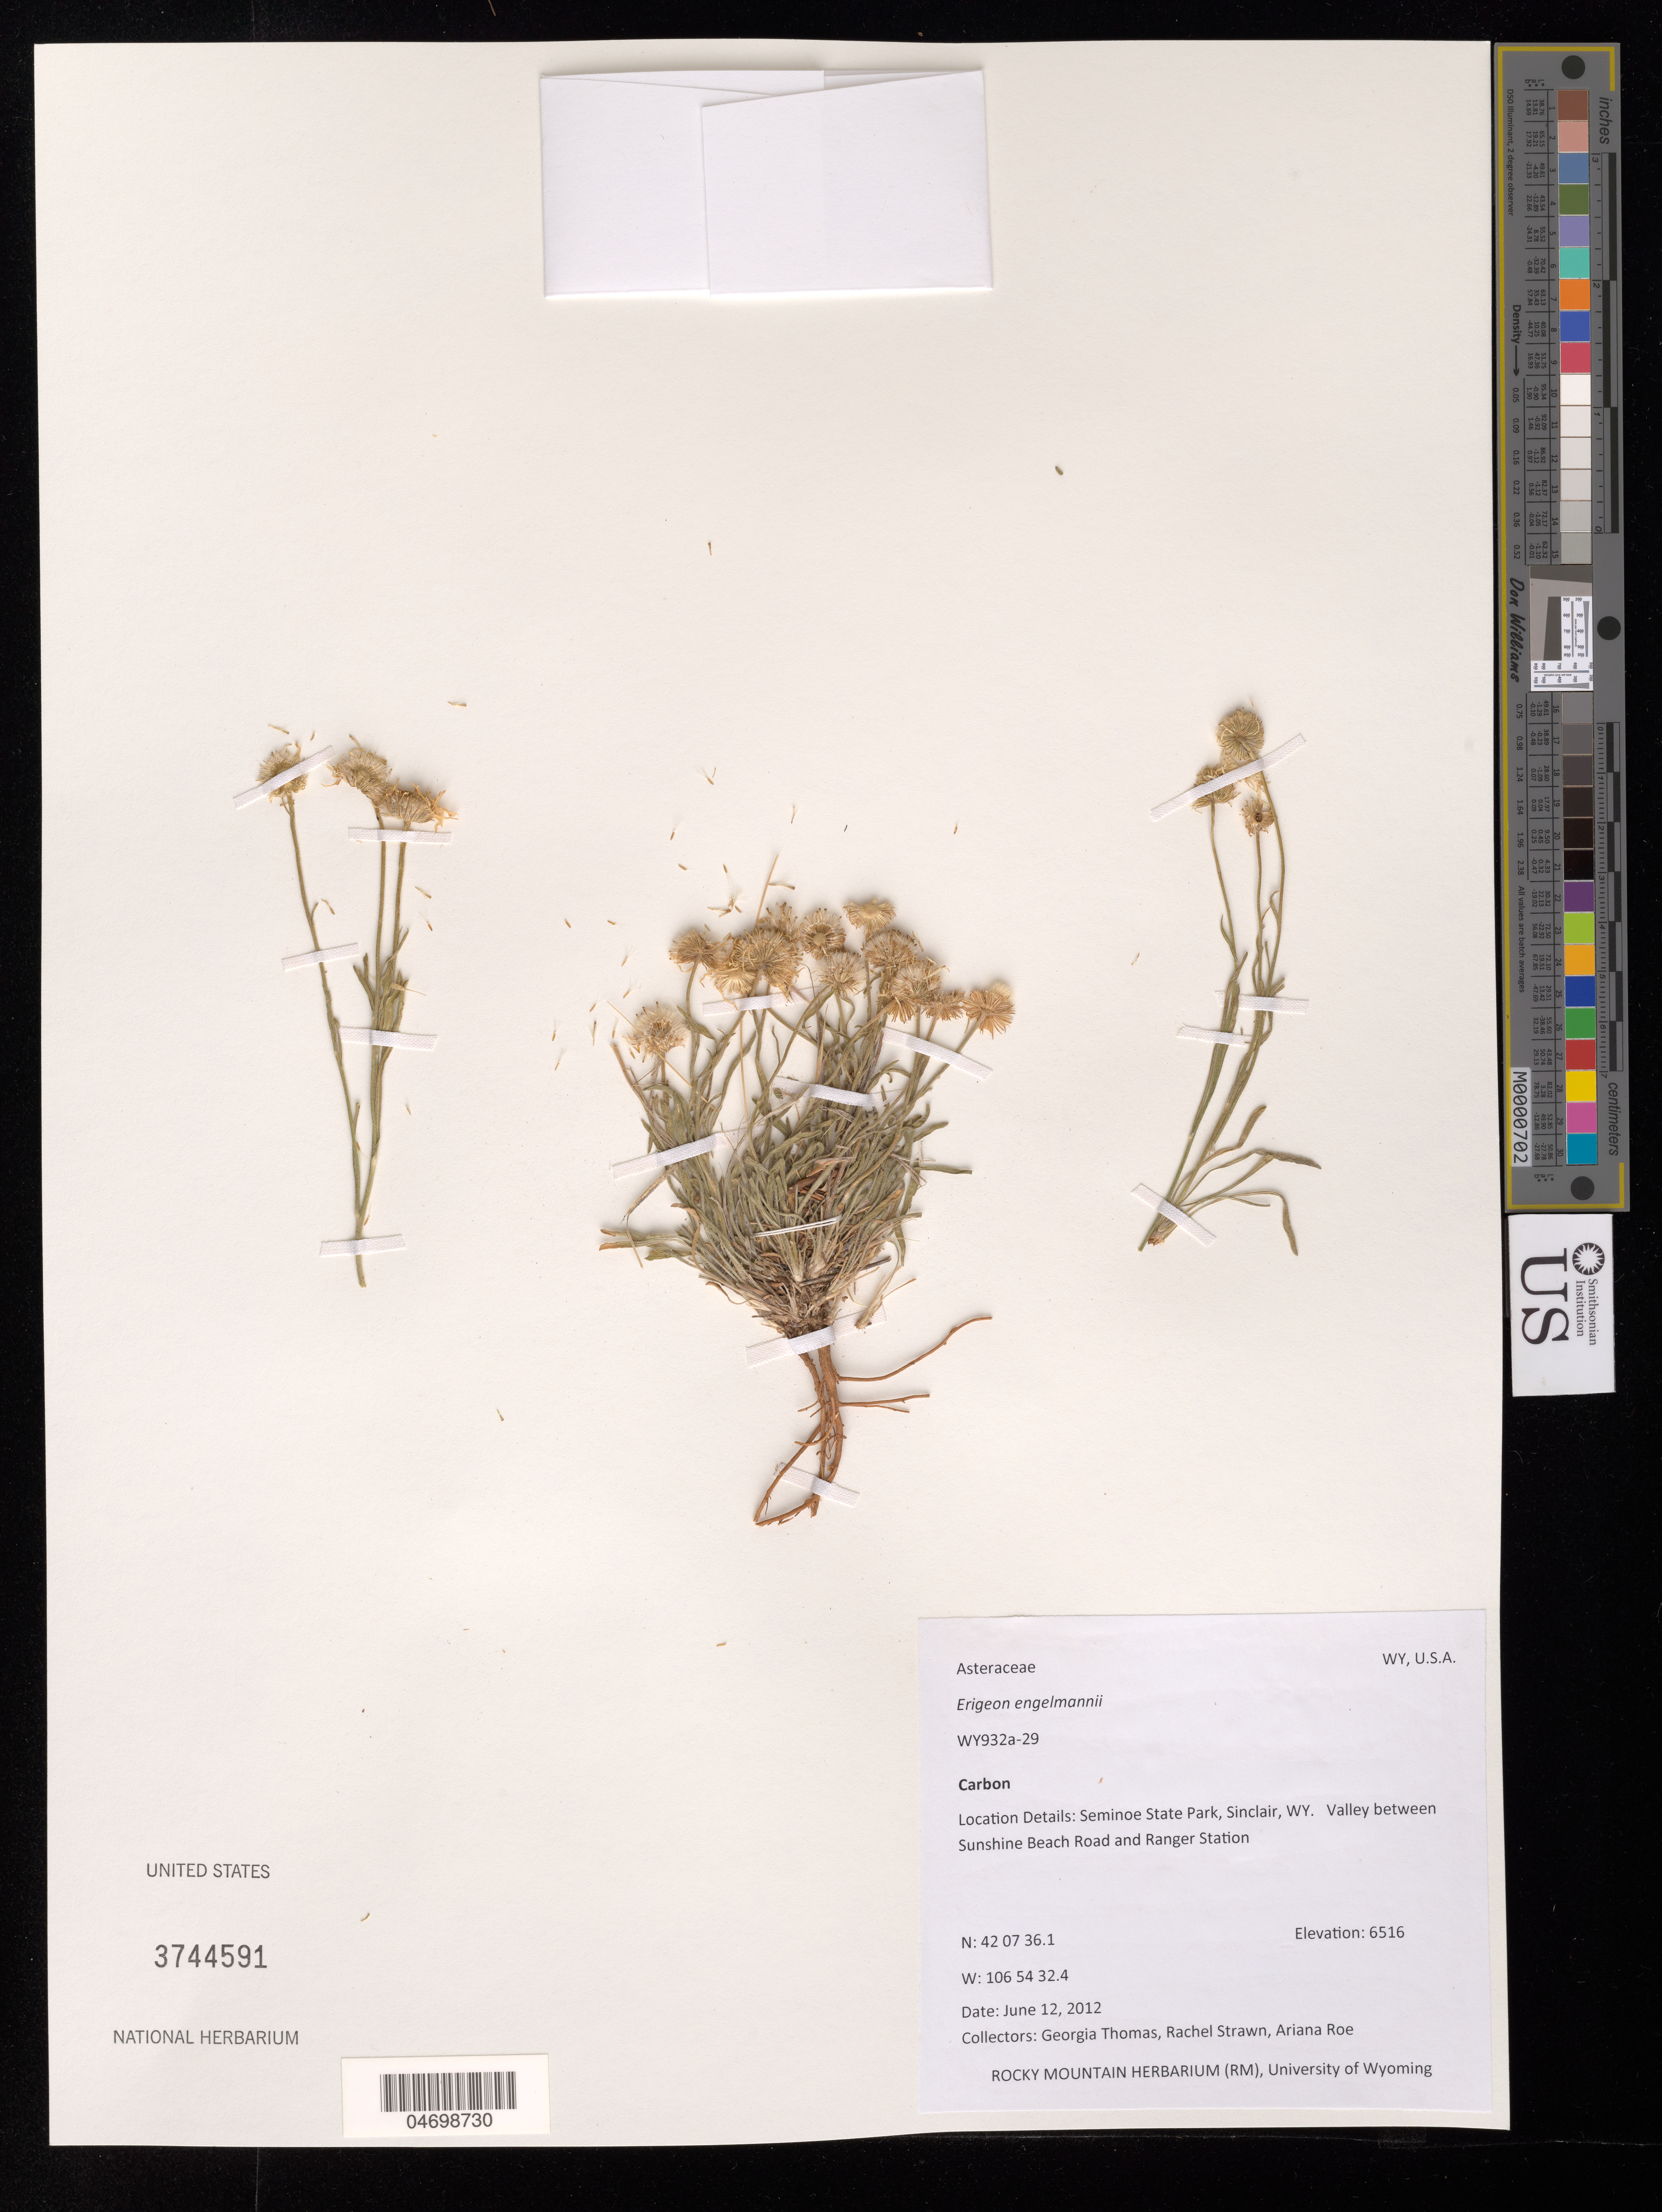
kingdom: Plantae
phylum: Tracheophyta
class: Magnoliopsida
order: Asterales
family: Asteraceae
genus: Erigeron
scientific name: Erigeron engelmannii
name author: A. Nelson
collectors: G. Thomas, R. Strawn & A. Roe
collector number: WY932A-29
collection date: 2012-06-12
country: United States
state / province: Wyoming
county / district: Carbon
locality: Seminoe State Park, Sinclair. Valley between Sunchine Beach Road and Ranger Station.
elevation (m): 1986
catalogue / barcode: US 3744591